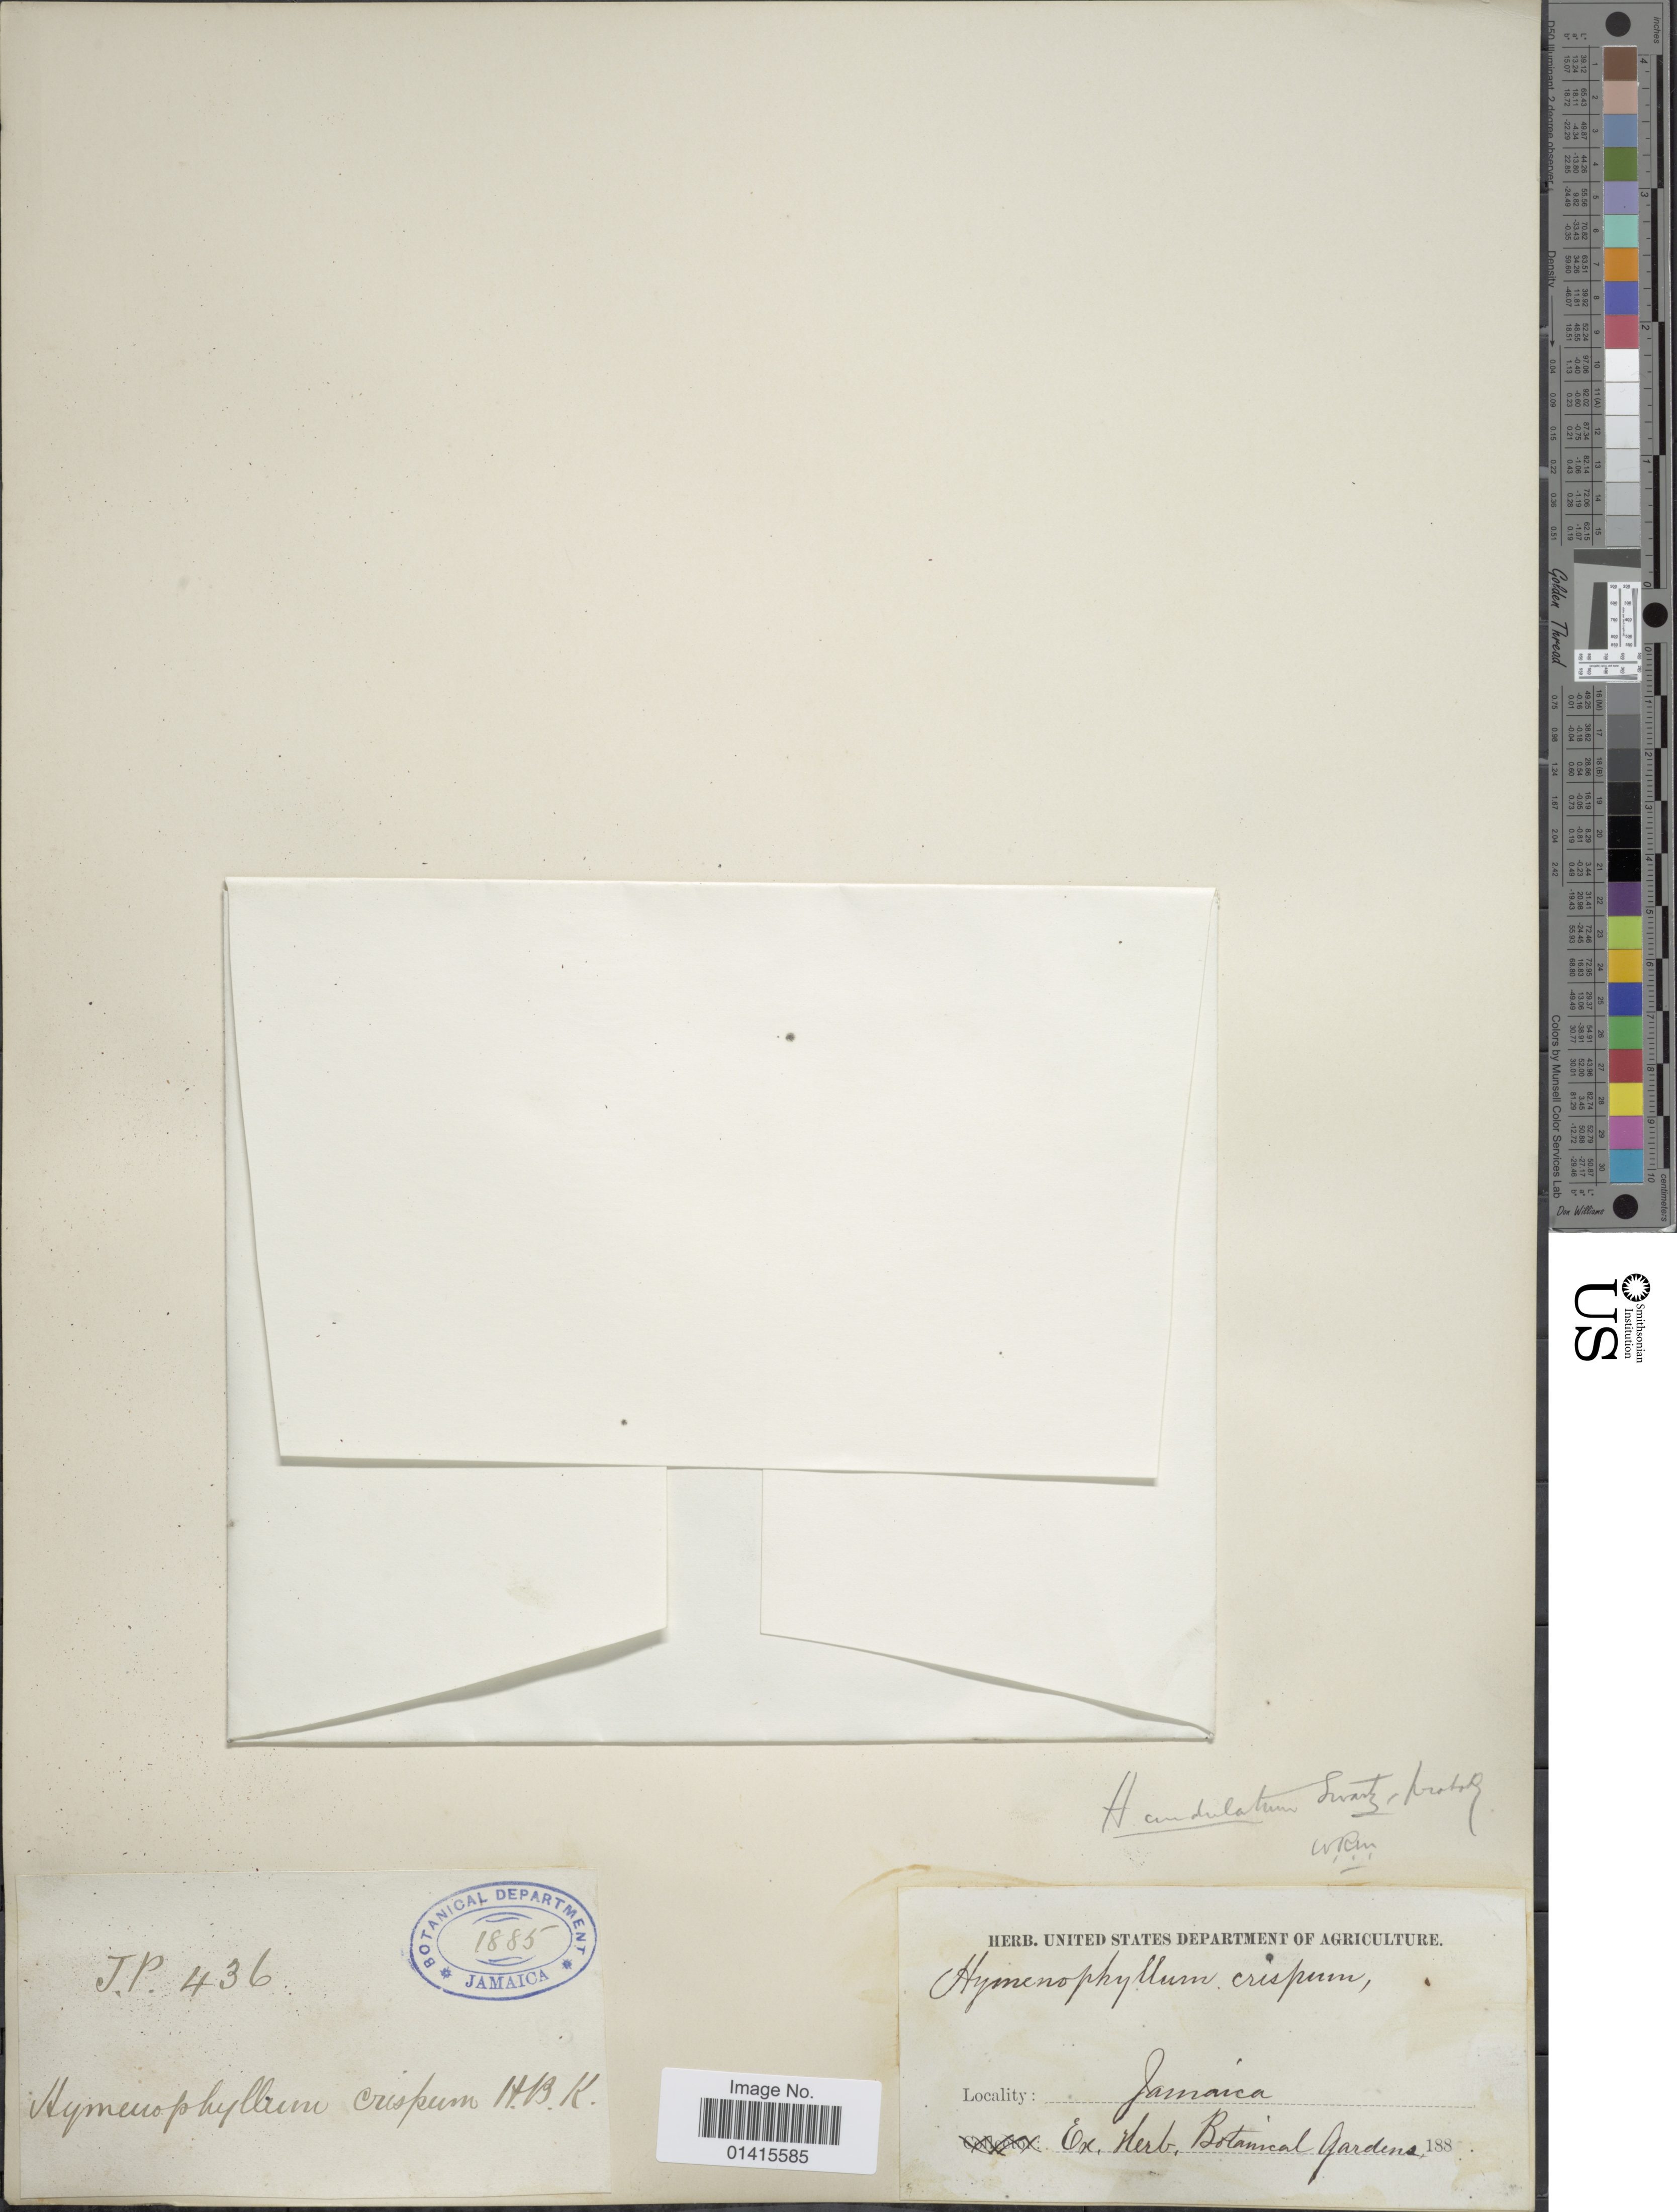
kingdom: Plantae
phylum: Tracheophyta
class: Polypodiopsida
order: Hymenophyllales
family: Hymenophyllaceae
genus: Hymenophyllum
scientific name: Hymenophyllum undulatum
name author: (Sw.) Sw.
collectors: J.P.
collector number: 436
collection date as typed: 188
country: Jamaica